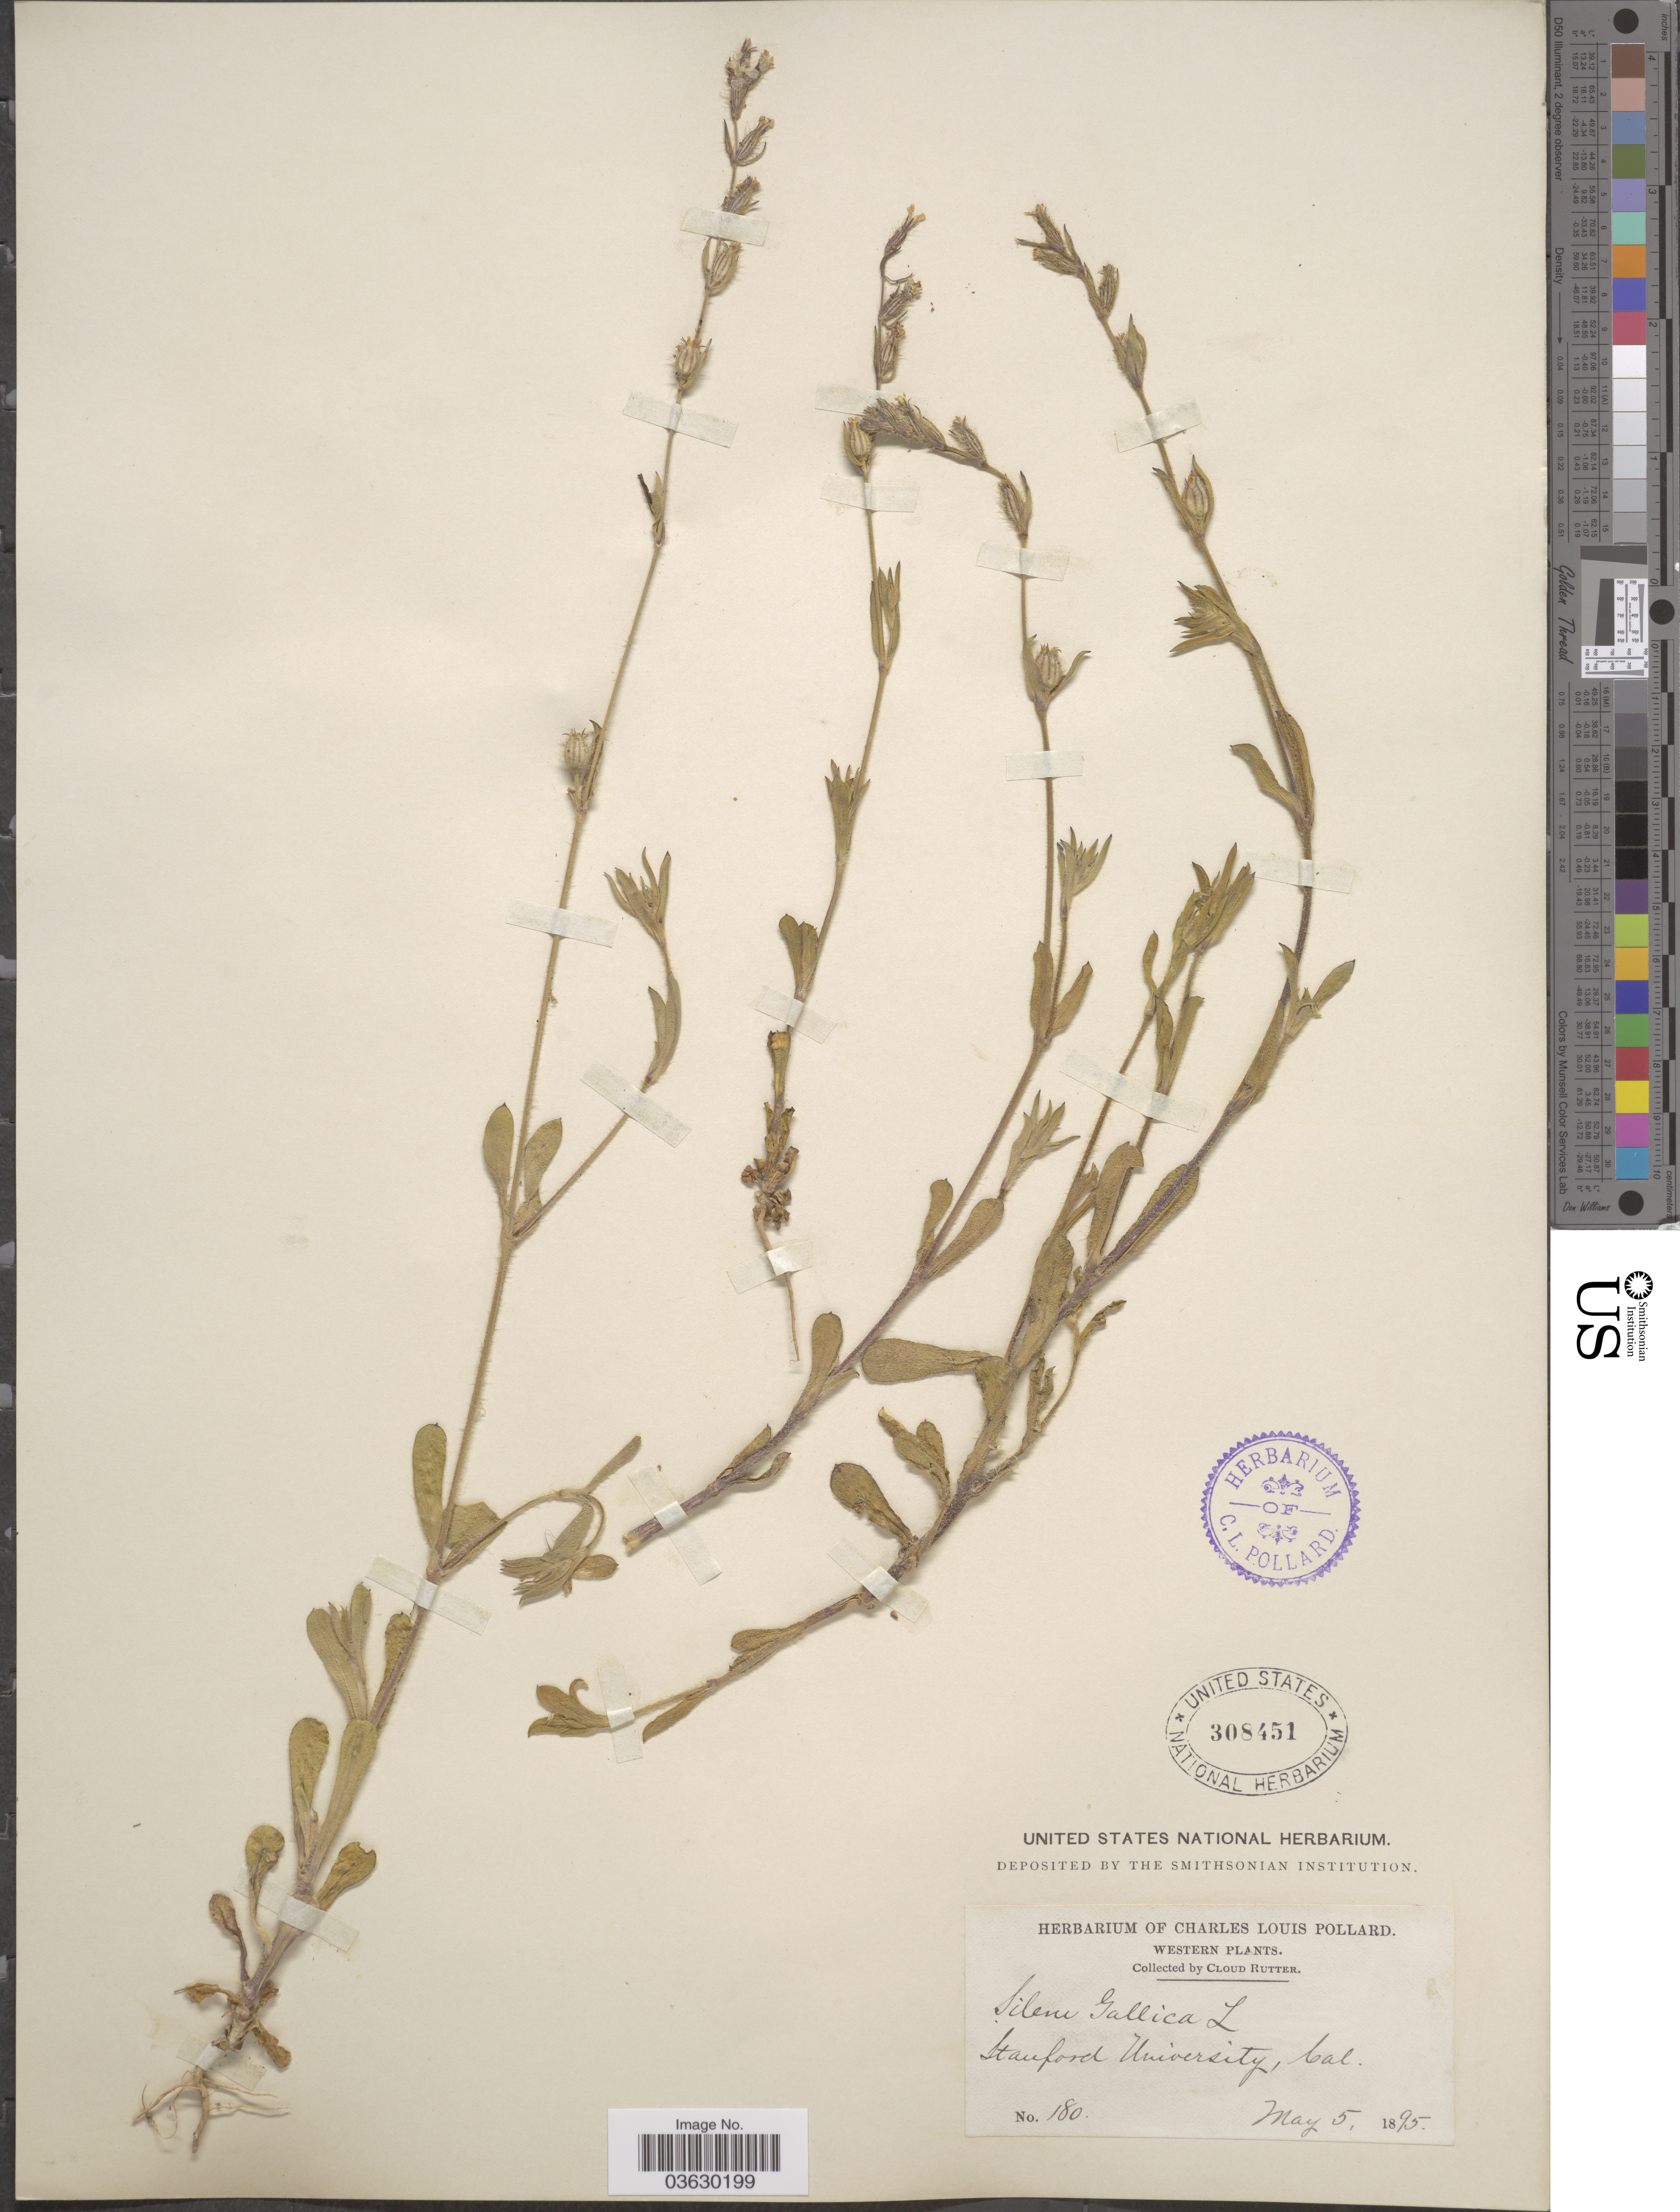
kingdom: Plantae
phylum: Tracheophyta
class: Magnoliopsida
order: Caryophyllales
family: Caryophyllaceae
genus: Silene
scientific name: Silene gallica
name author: L.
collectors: C. Rutter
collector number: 180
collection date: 1895-05-05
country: United States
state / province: California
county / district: Santa Clara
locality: Western. Stanford University.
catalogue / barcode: US 308451